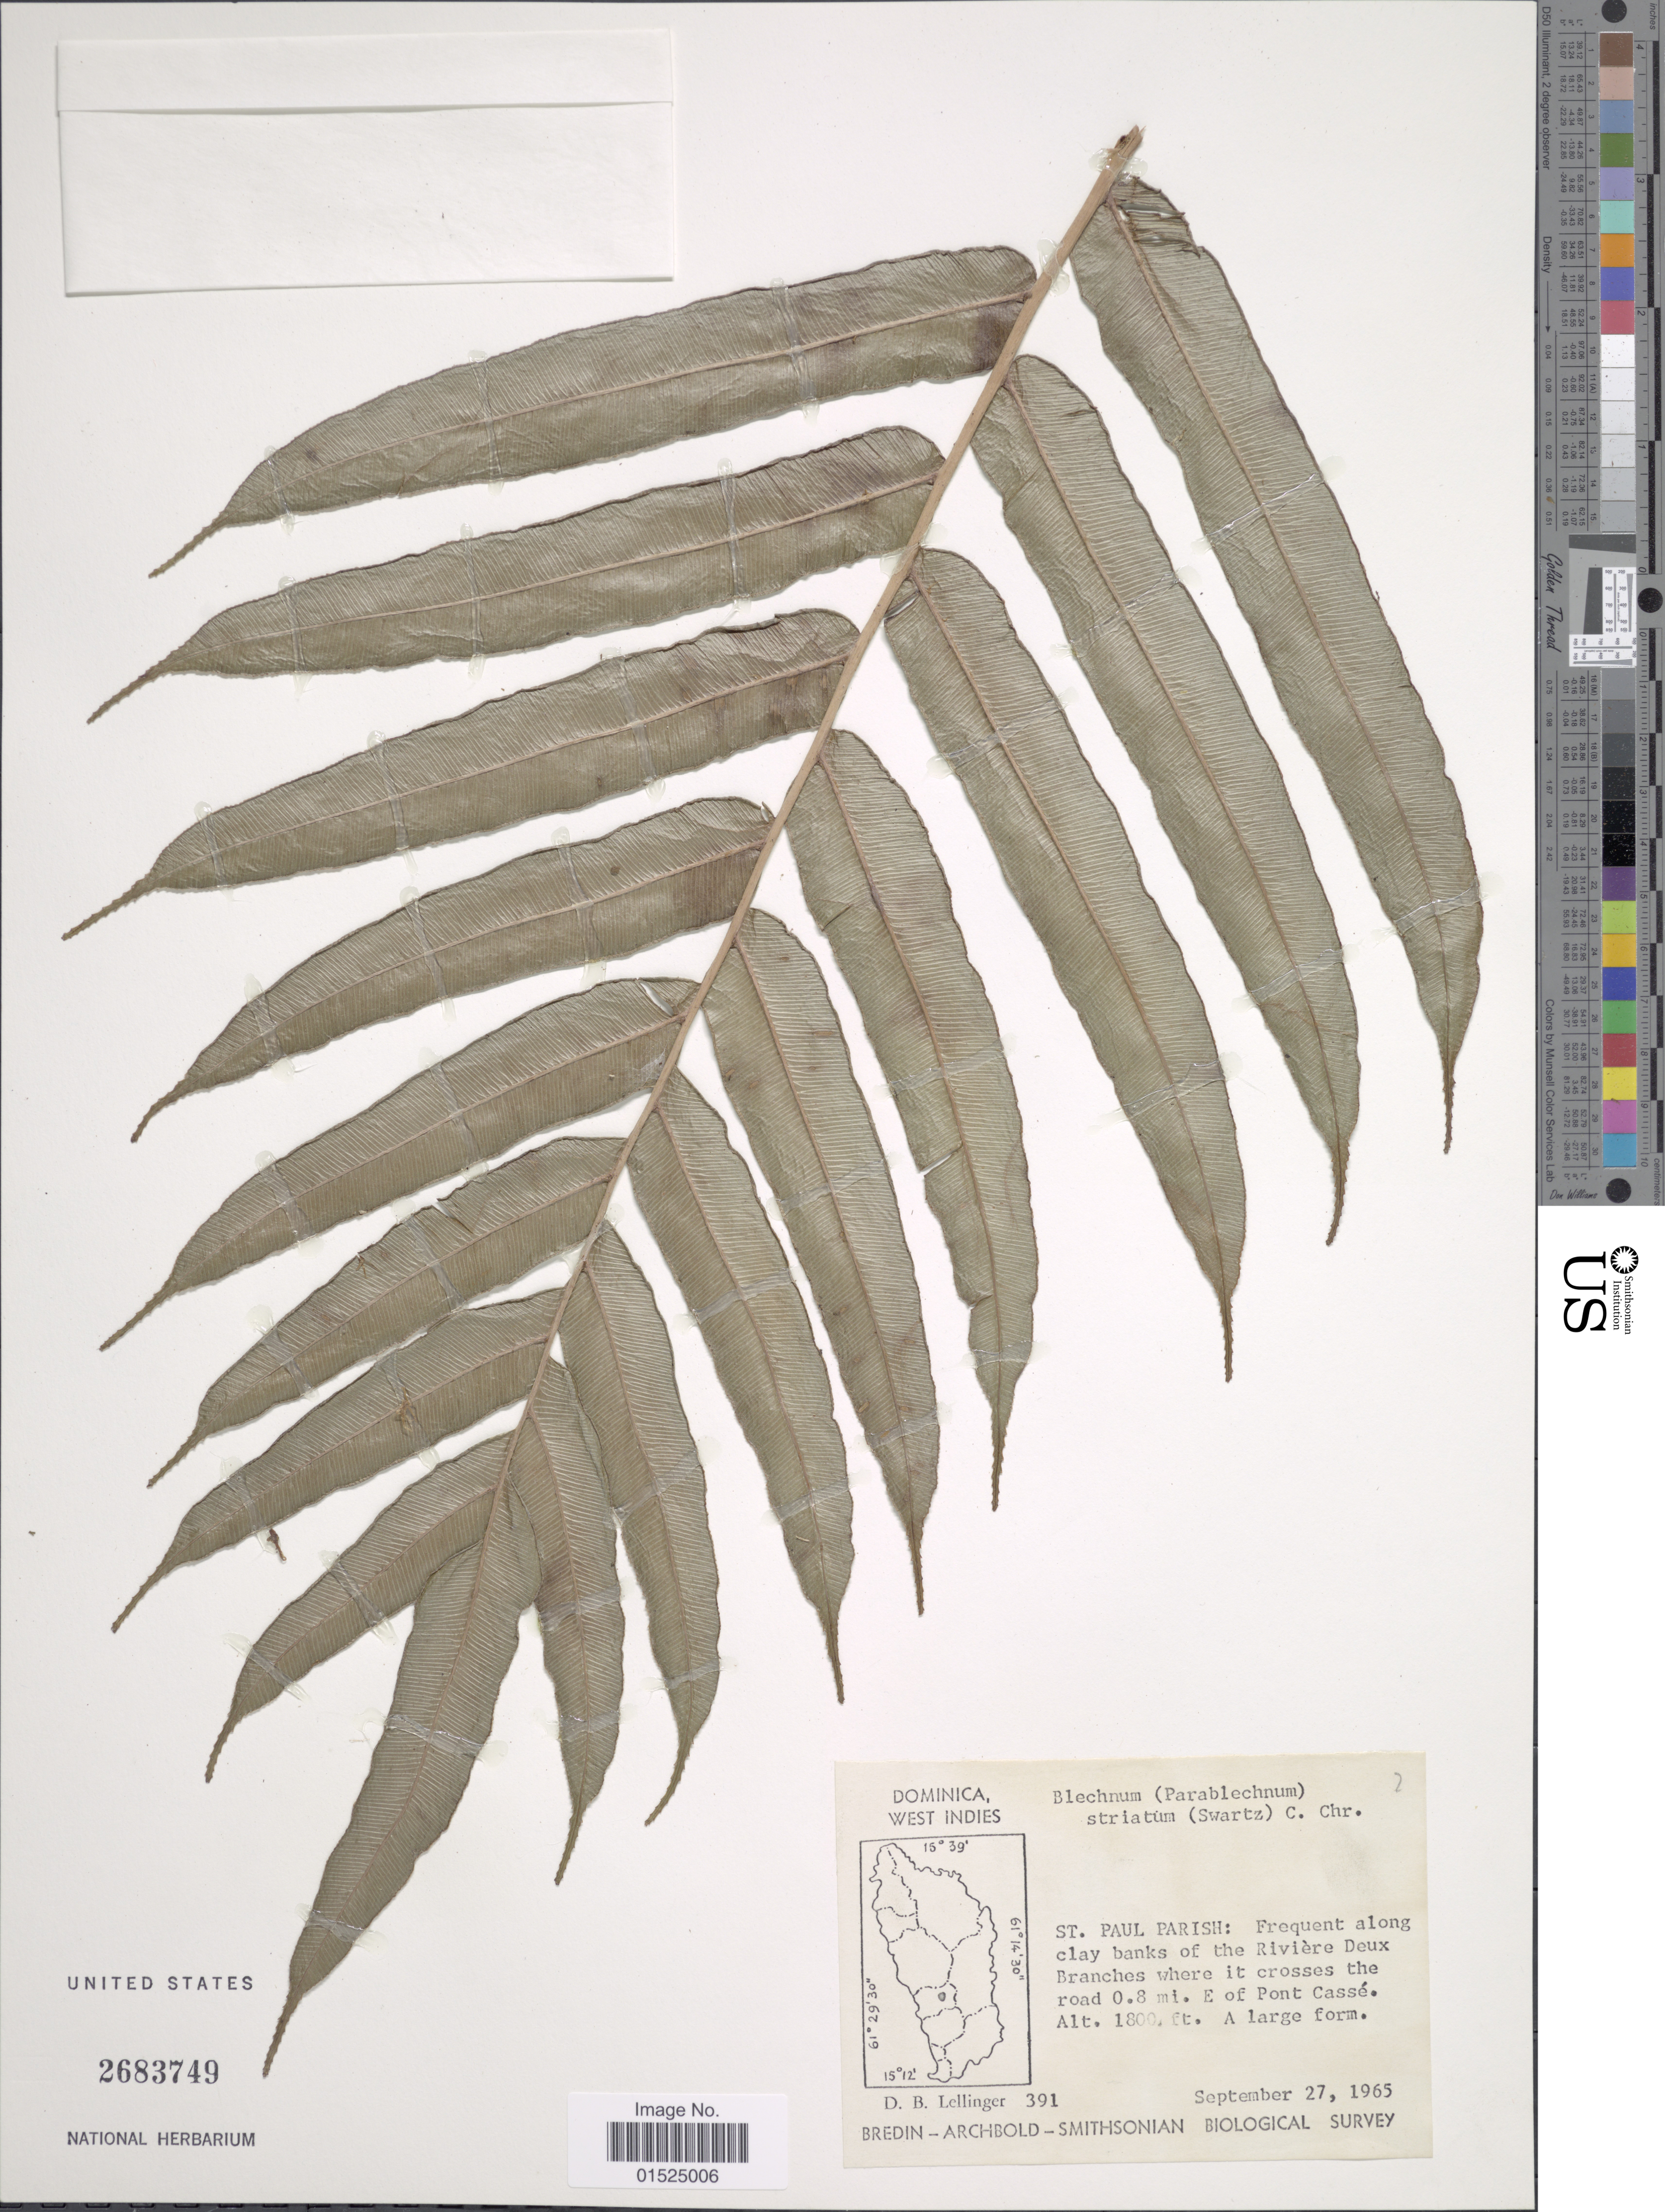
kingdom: Plantae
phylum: Tracheophyta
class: Polypodiopsida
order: Polypodiales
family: Blechnaceae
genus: Blechnum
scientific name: Blechnum ryanii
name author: Hieron.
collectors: D. B. Lellinger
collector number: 391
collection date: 1965-09-27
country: Dominica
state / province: St. Paul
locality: St. Paul Parish: Frequent along clay banks of the Riviere Deux Braches where tit crosses the road 0.8 mi.E of Pont Casse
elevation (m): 549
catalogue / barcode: US 2683749